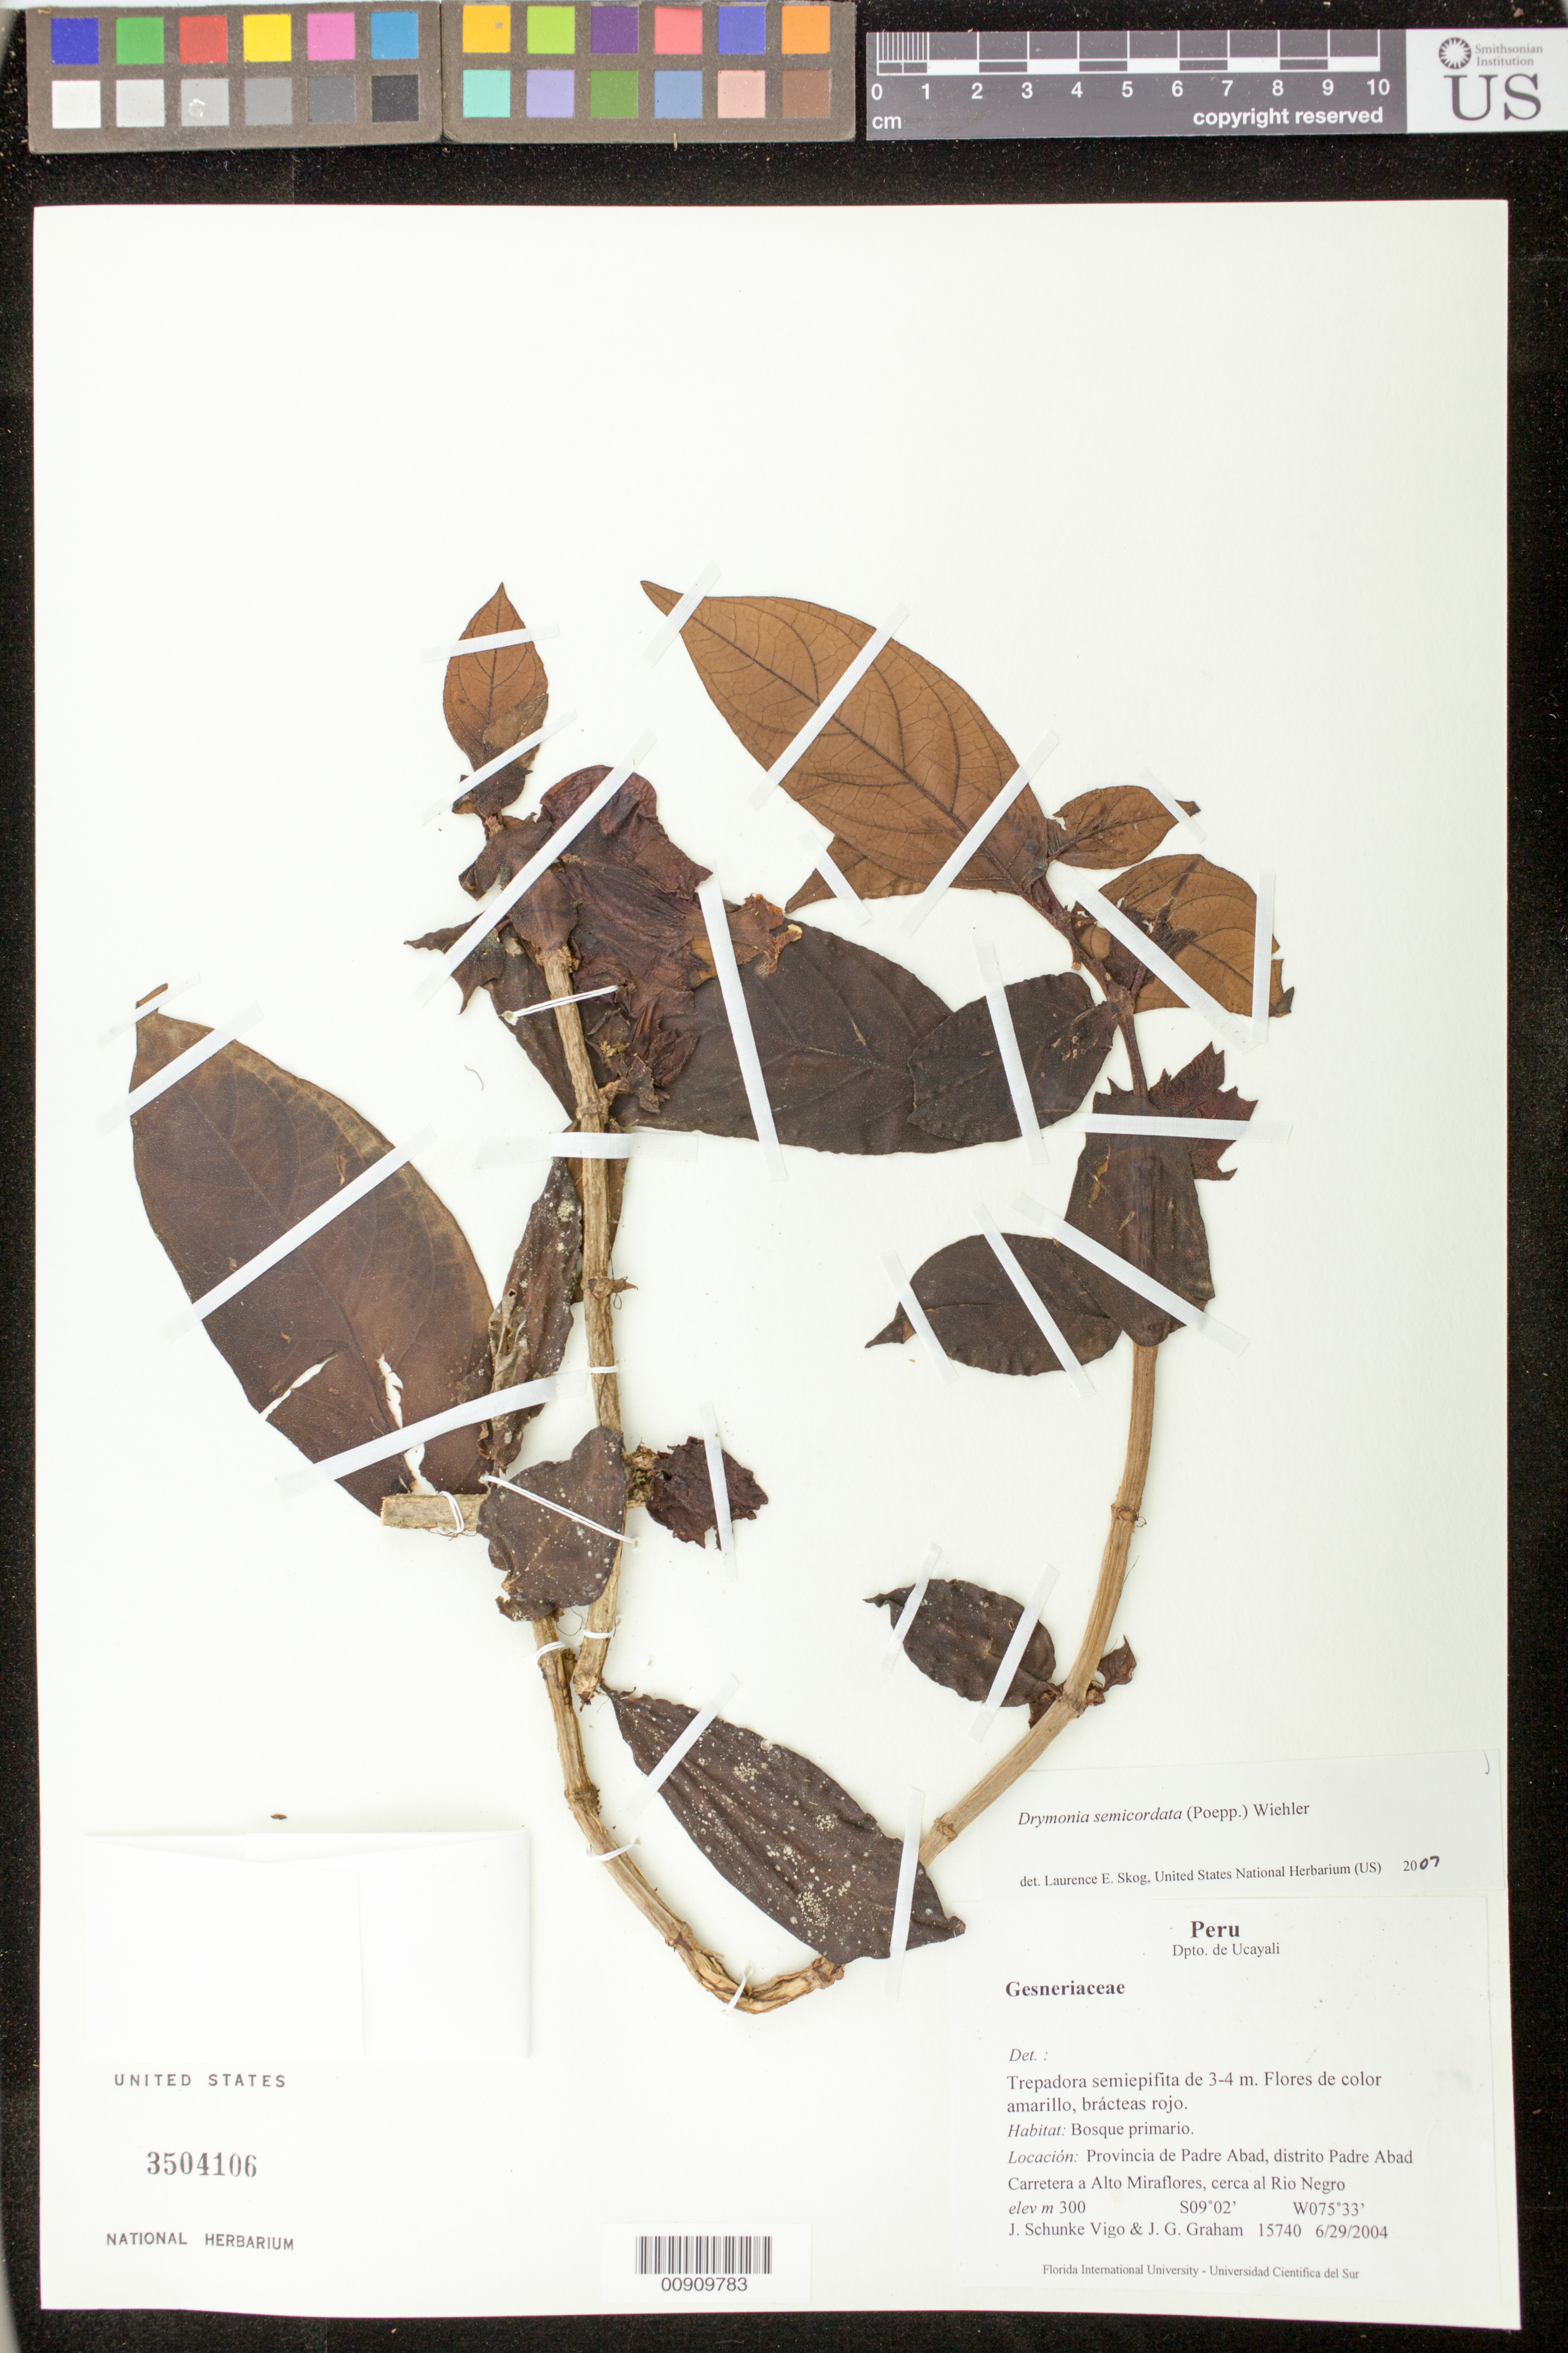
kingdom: Plantae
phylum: Tracheophyta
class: Magnoliopsida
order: Lamiales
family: Gesneriaceae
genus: Drymonia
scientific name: Drymonia semicordata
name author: (Poepp.) Wiehler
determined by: Skog, Laurence E.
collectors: J. Schunke Vigo & J. G. Graham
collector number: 15740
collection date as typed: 29 Jun 2004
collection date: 2004-06-29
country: Peru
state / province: Ucayali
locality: Provincia de Padre Abad, distrito Padre Abad. Carretera a Alto Miraflores, cerca al Rio Negro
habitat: Bosque primario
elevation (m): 300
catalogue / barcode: US 3504106